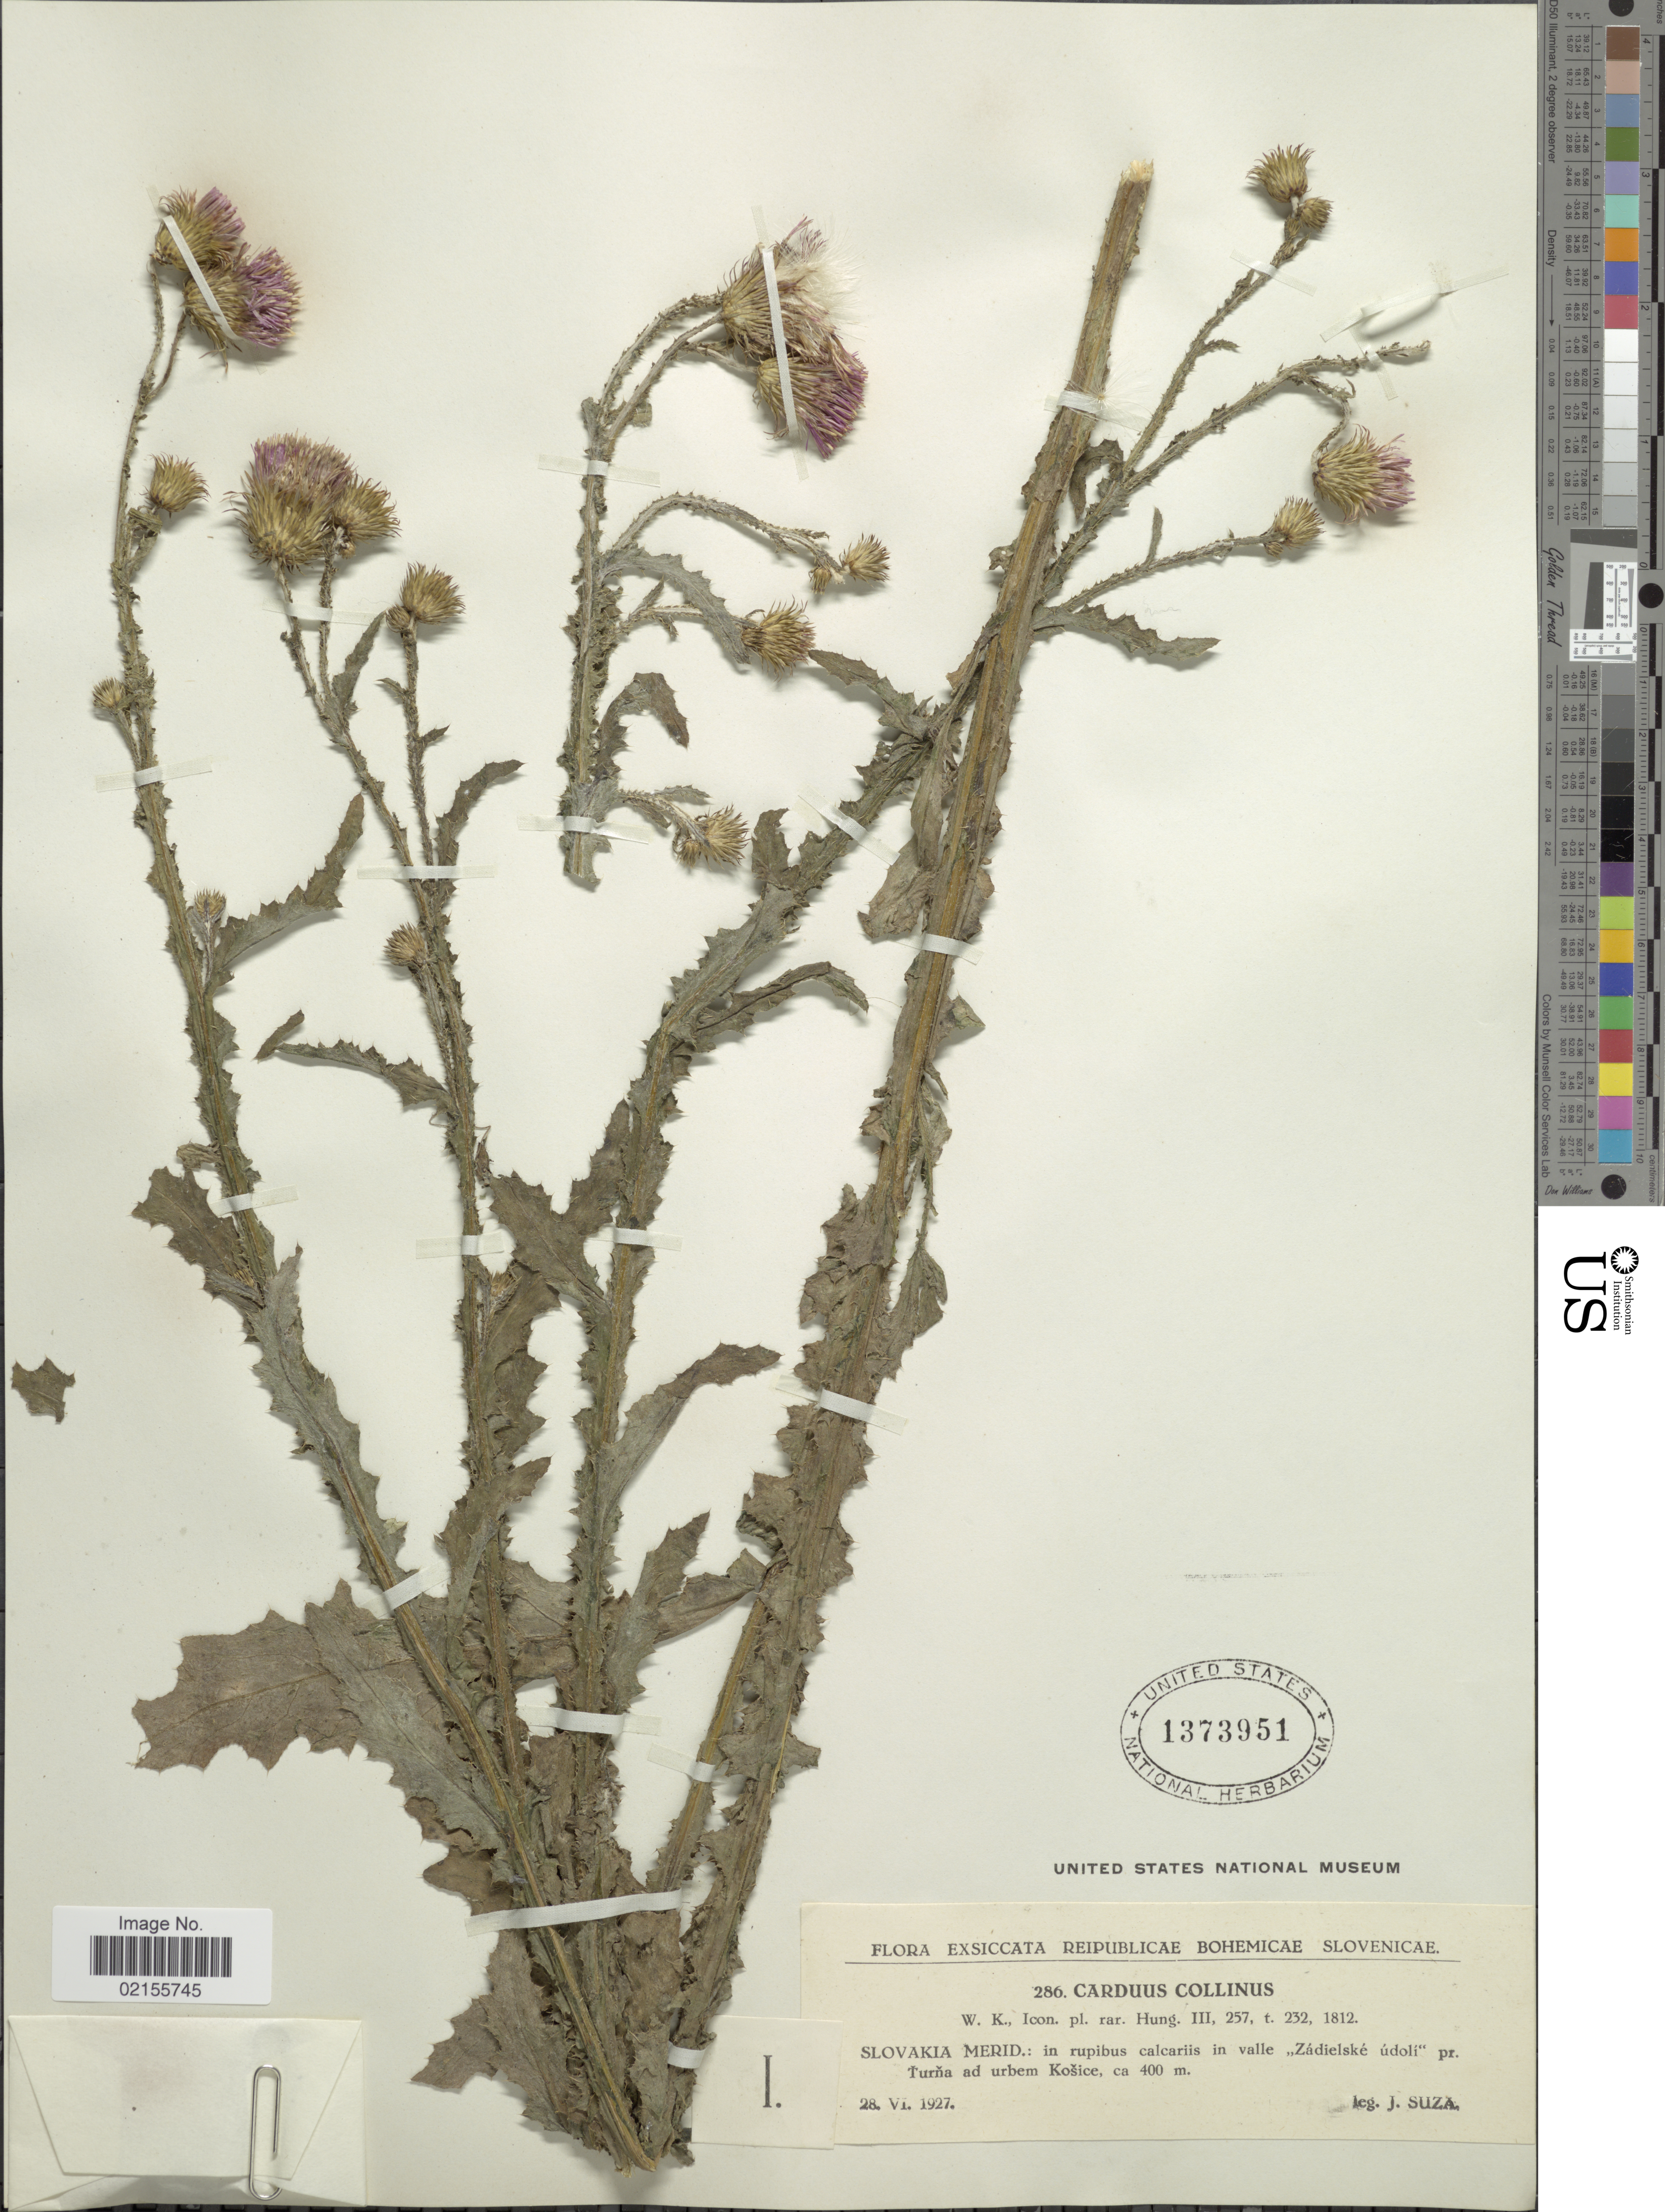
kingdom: Plantae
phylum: Tracheophyta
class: Magnoliopsida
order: Asterales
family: Asteraceae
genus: Carduus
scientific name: Carduus collinus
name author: Waldst. & Kit.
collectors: J. Suza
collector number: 286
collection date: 1927-06-28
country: Slovakia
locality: Slovakia Merid: in rupibus calcariis in valle ,,Zádielské údoli' pr. Turna ad urbem Kosice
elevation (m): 400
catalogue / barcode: US 1373951